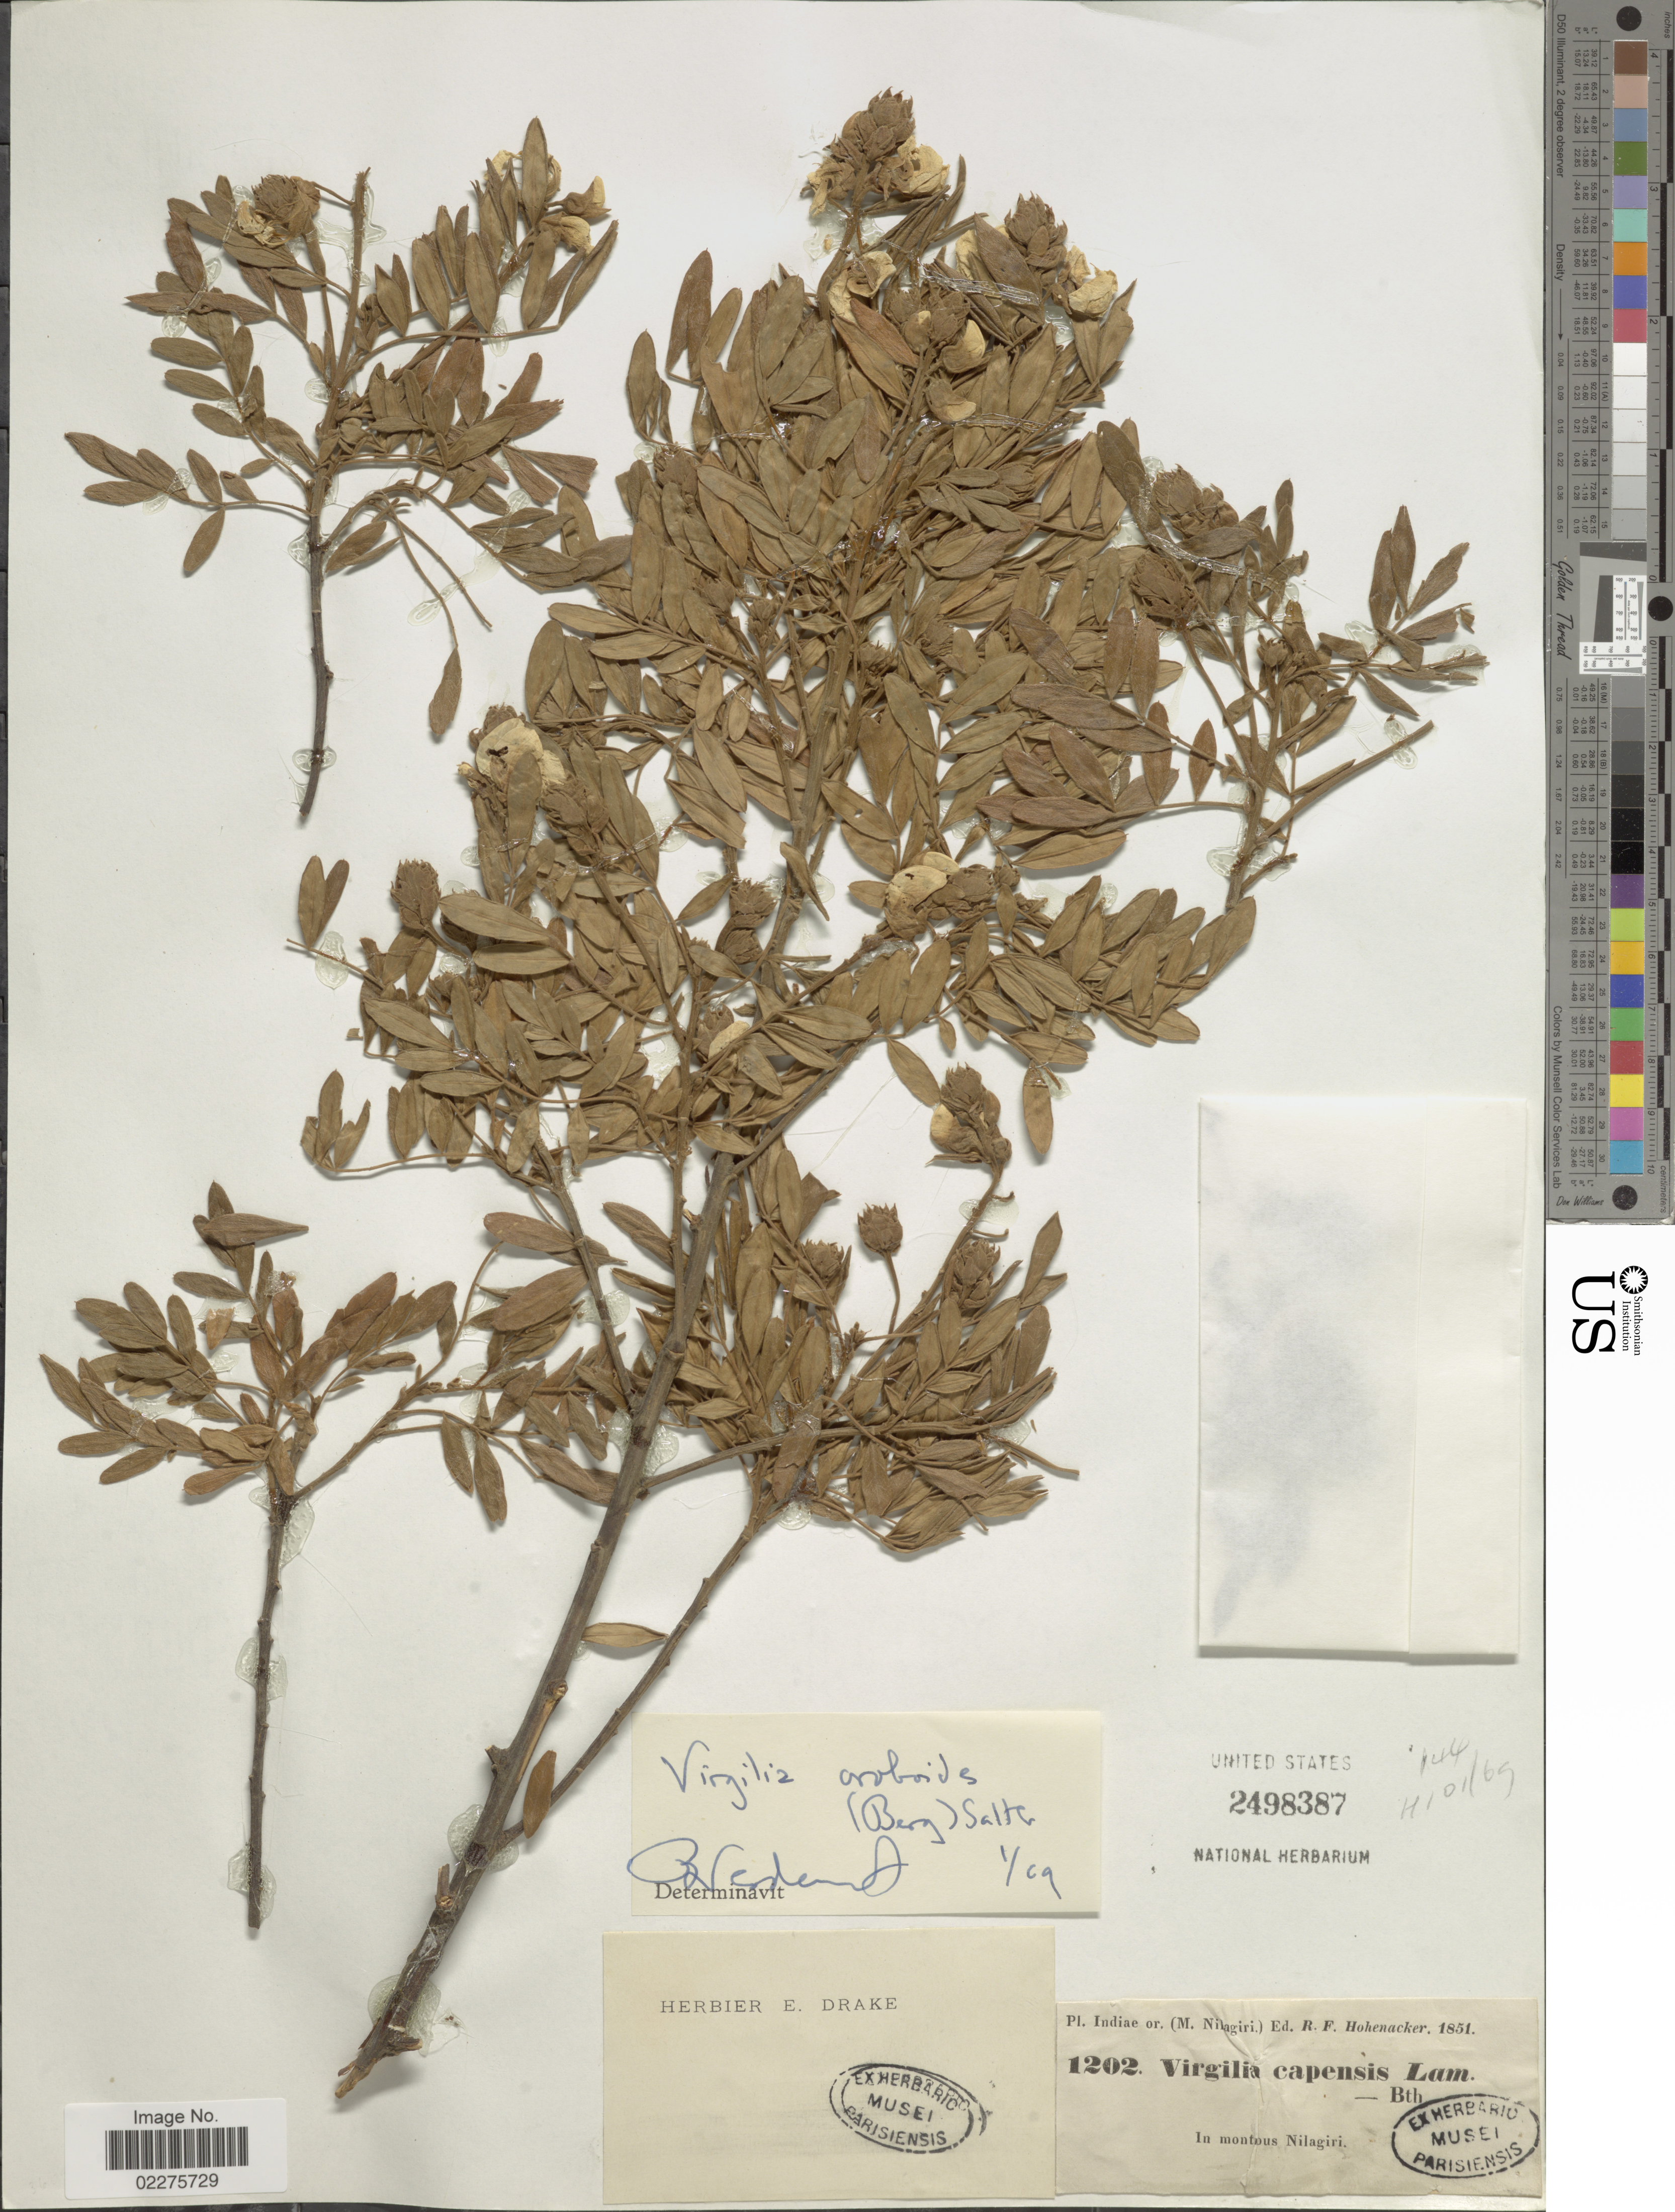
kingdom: Plantae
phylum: Tracheophyta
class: Magnoliopsida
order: Fabales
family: Fabaceae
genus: Virgilia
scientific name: Virgilia oroboides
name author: (Bergius) T.M. Salter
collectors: R. F. Hohenacker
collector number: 1202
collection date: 1851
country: India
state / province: Orissa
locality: Indiae or. (M.. Nilagiri). In montous Nilagiri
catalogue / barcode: US 2498387